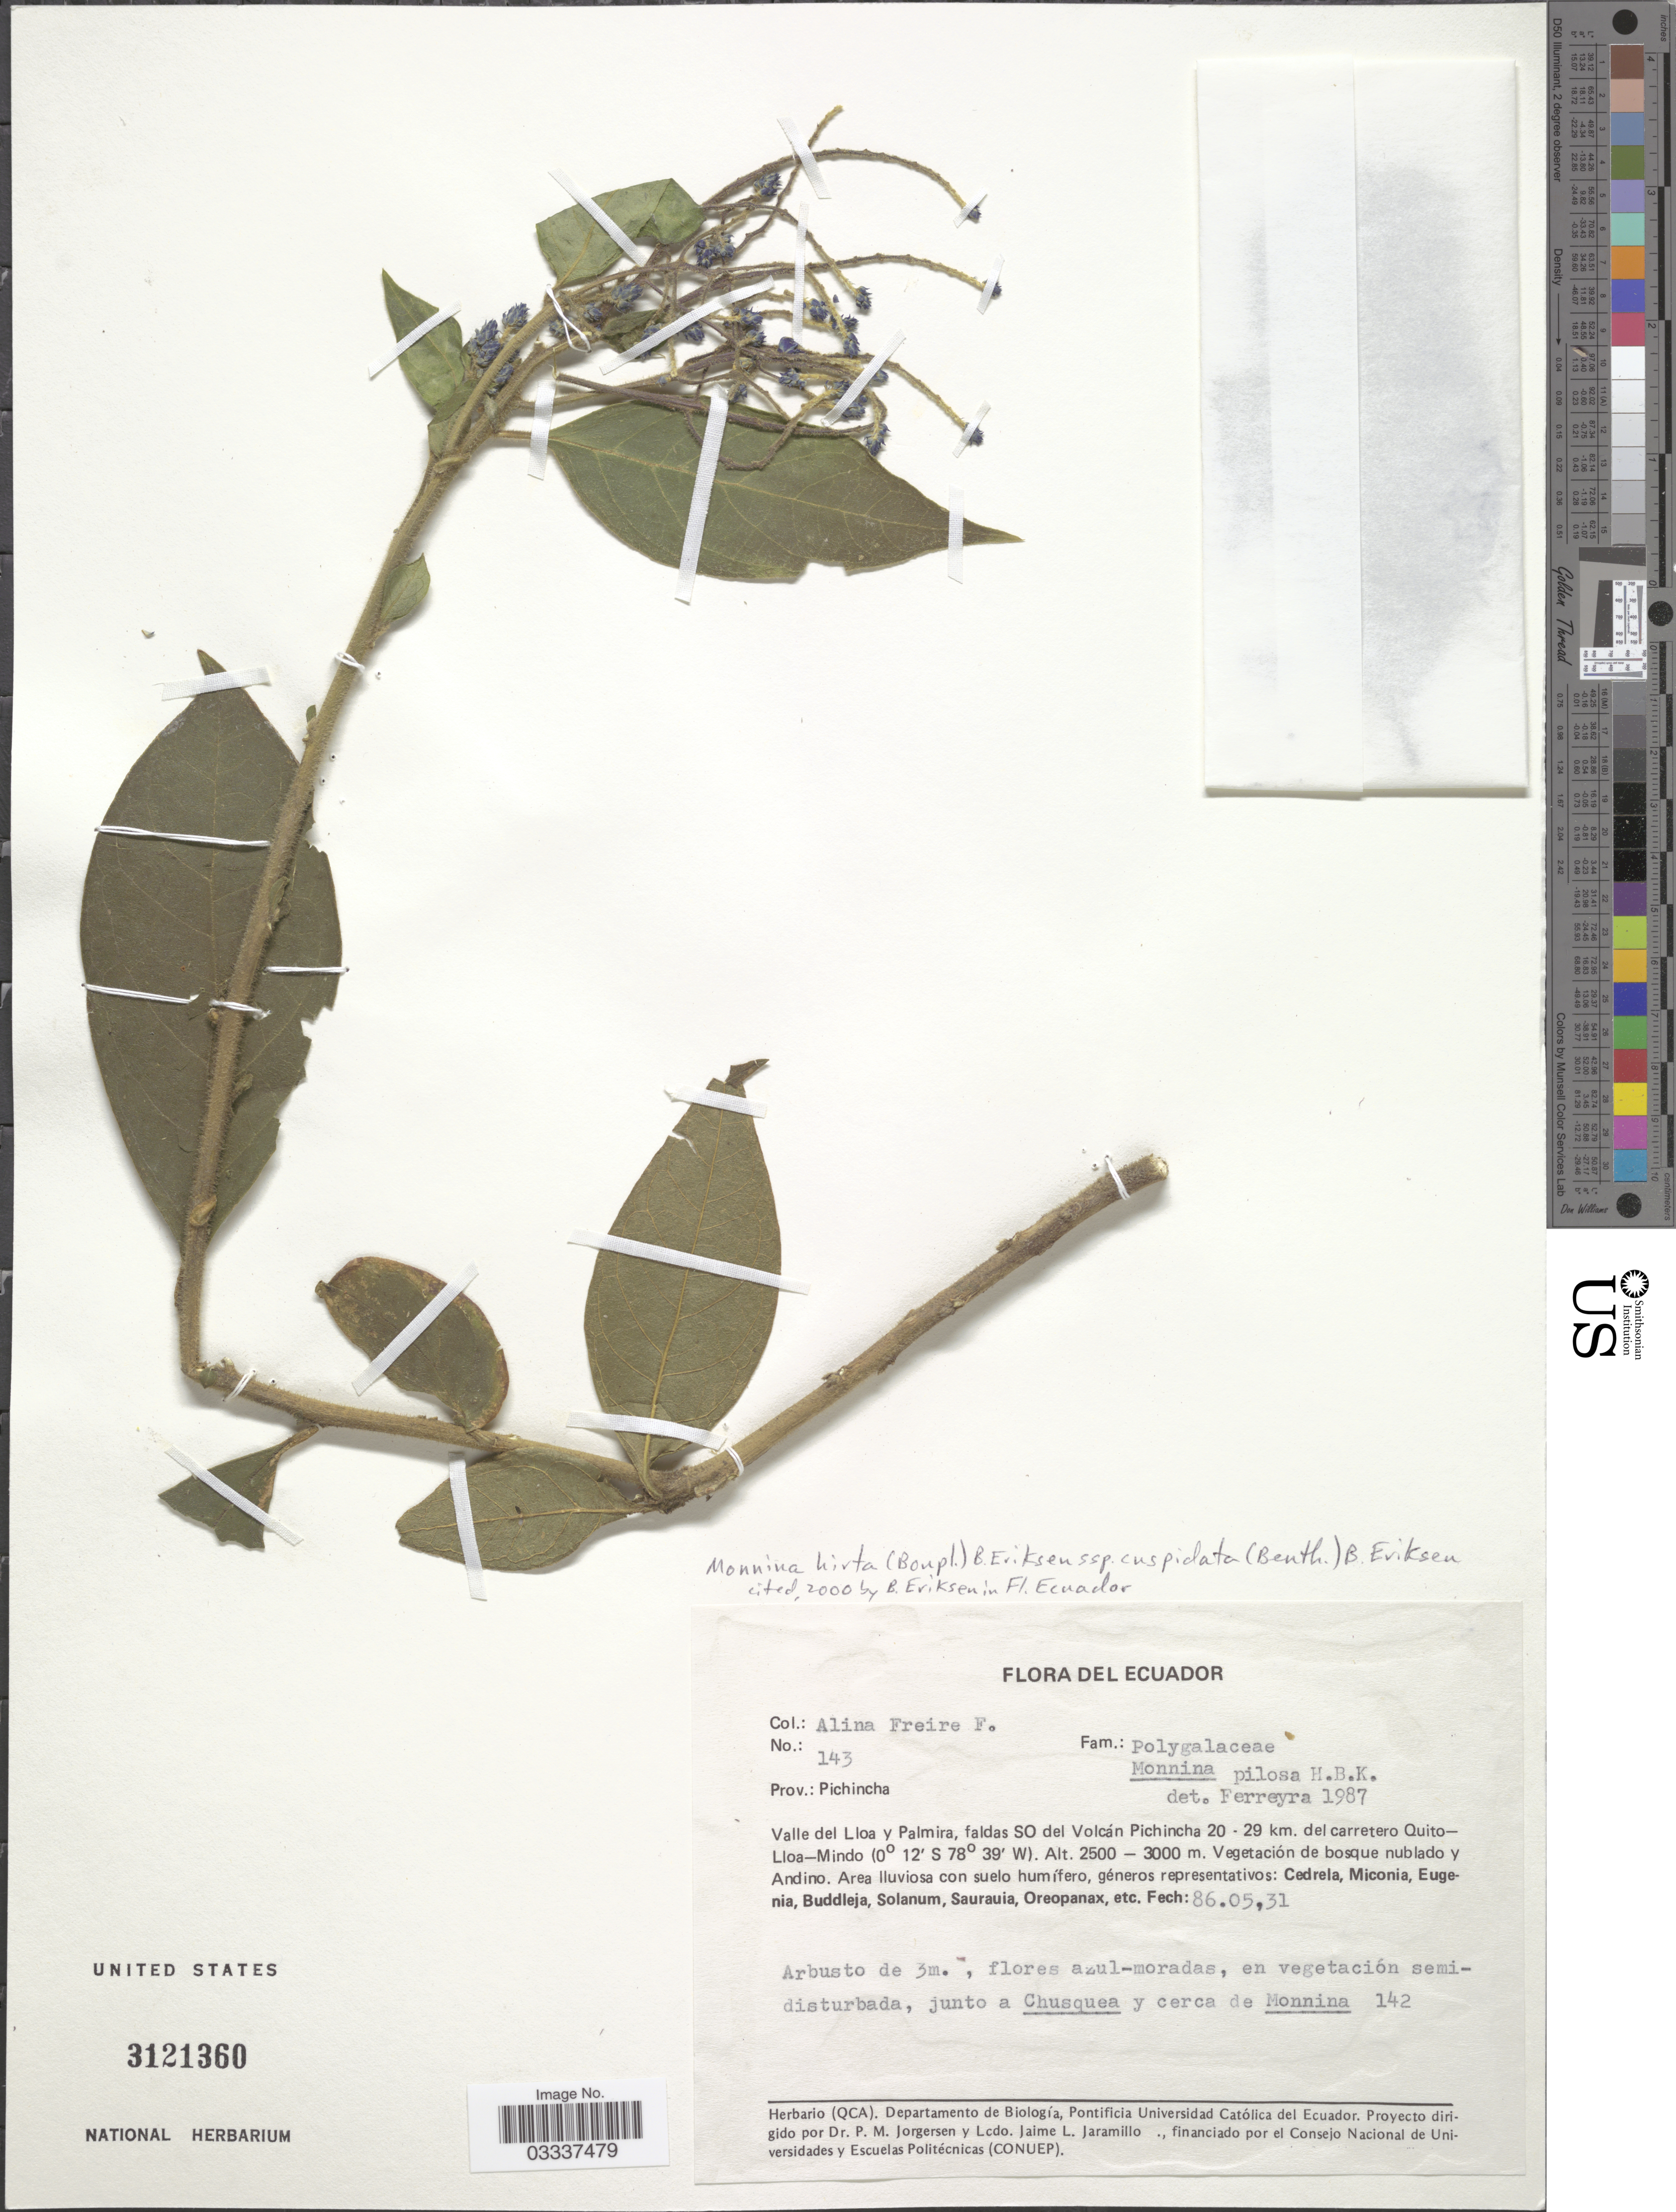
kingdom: Plantae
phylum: Tracheophyta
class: Magnoliopsida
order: Fabales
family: Polygalaceae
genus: Monnina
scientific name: Monnina hirta subsp. cuspidata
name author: (Benth.) B. Eriksen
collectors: A. Freire-Fierro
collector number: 143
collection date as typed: Transcribed d/m/y: 31/5/86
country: Ecuador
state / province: Pichincha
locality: Valle de Lloa y Palmira, faldas SO del Volcán Pichincha 20-29 km. del carretero Quito-Lloa-Mindo.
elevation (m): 2500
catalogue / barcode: US 3121360